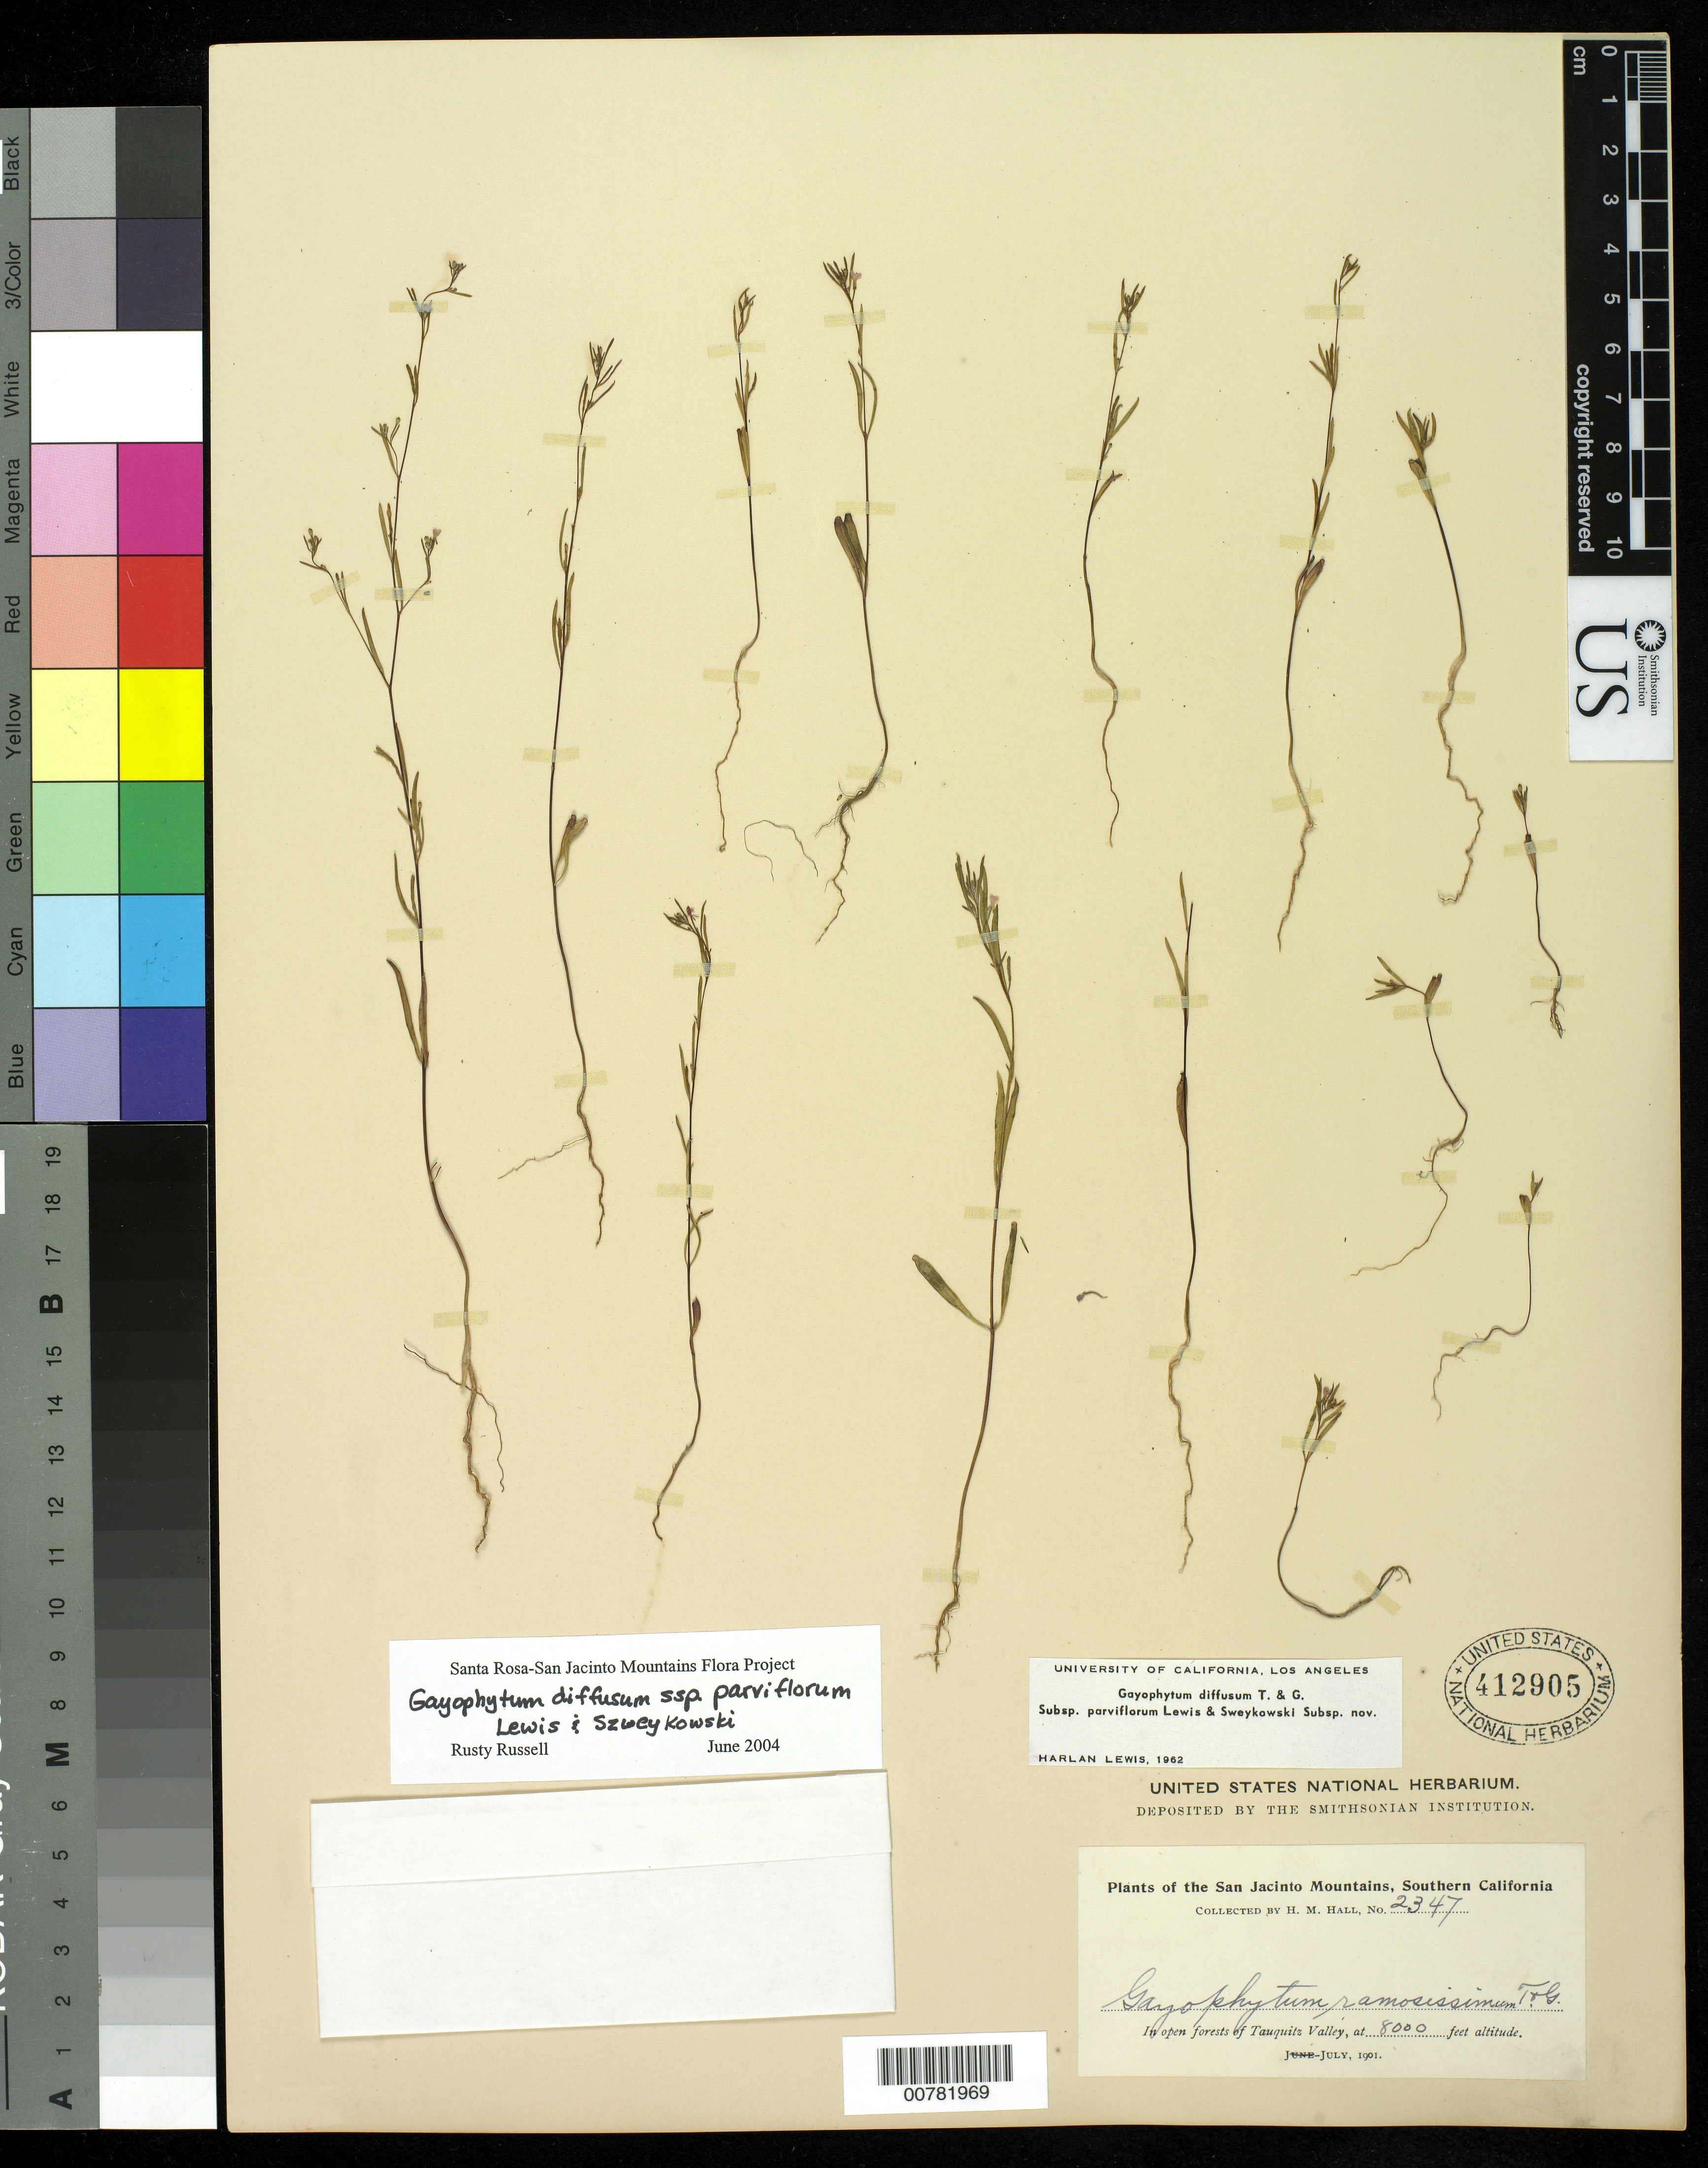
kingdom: Plantae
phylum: Tracheophyta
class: Magnoliopsida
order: Myrtales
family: Onagraceae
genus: Gayophytum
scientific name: Gayophytum diffusum subsp. parviflorum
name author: F. H. Lewis & Szweyk.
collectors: H. M. Hall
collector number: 2347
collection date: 1901-07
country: United States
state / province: California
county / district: Riverside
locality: San Jacinto Mountains, Southern California, In open forest of Tauquitz Valley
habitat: Open forests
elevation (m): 2438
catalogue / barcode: US 412905